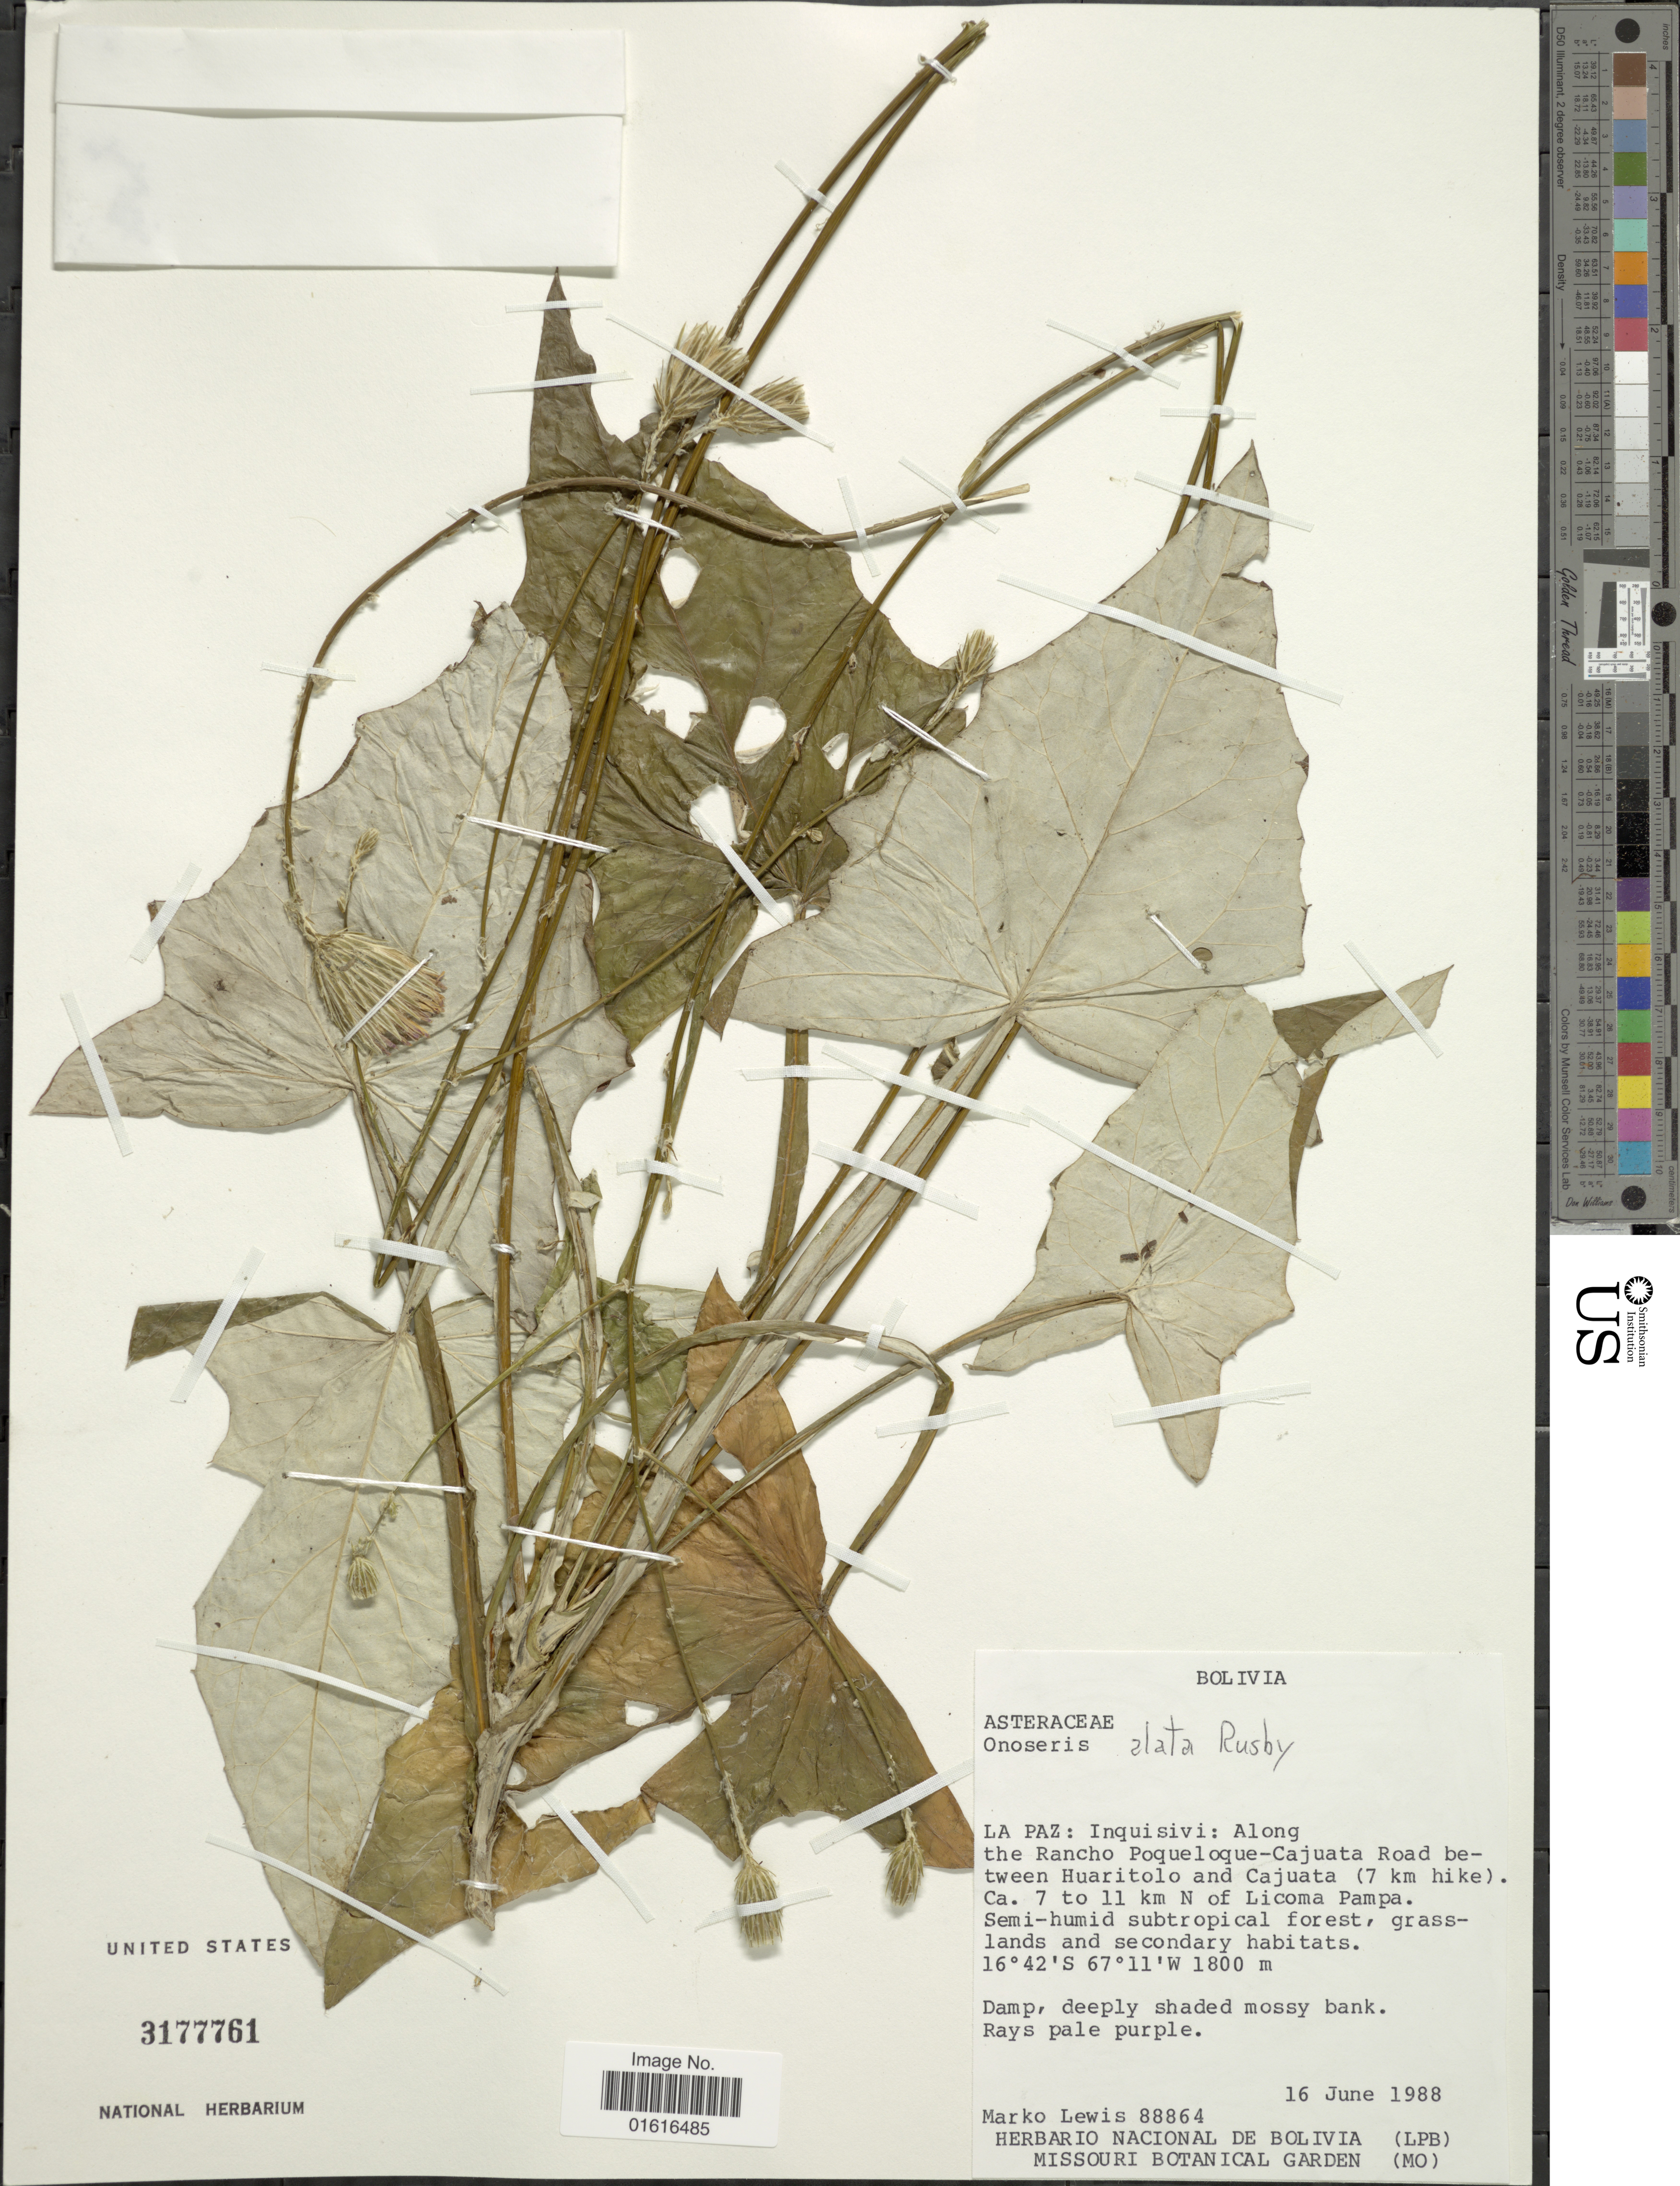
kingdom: Plantae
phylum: Tracheophyta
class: Magnoliopsida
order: Asterales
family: Asteraceae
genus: Onoseris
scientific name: Onoseris alata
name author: Rusby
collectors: M. A. Lewis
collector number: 88864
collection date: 1988-06-16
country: Bolivia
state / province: La Paz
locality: Inquisivi: Along the Rancho Poqueloque-Cajuata Road between Huaritolo and Cajuata (7 km hike). Ca. 7 to 11 km N of Licoma Pampa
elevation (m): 1800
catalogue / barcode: US 3177761